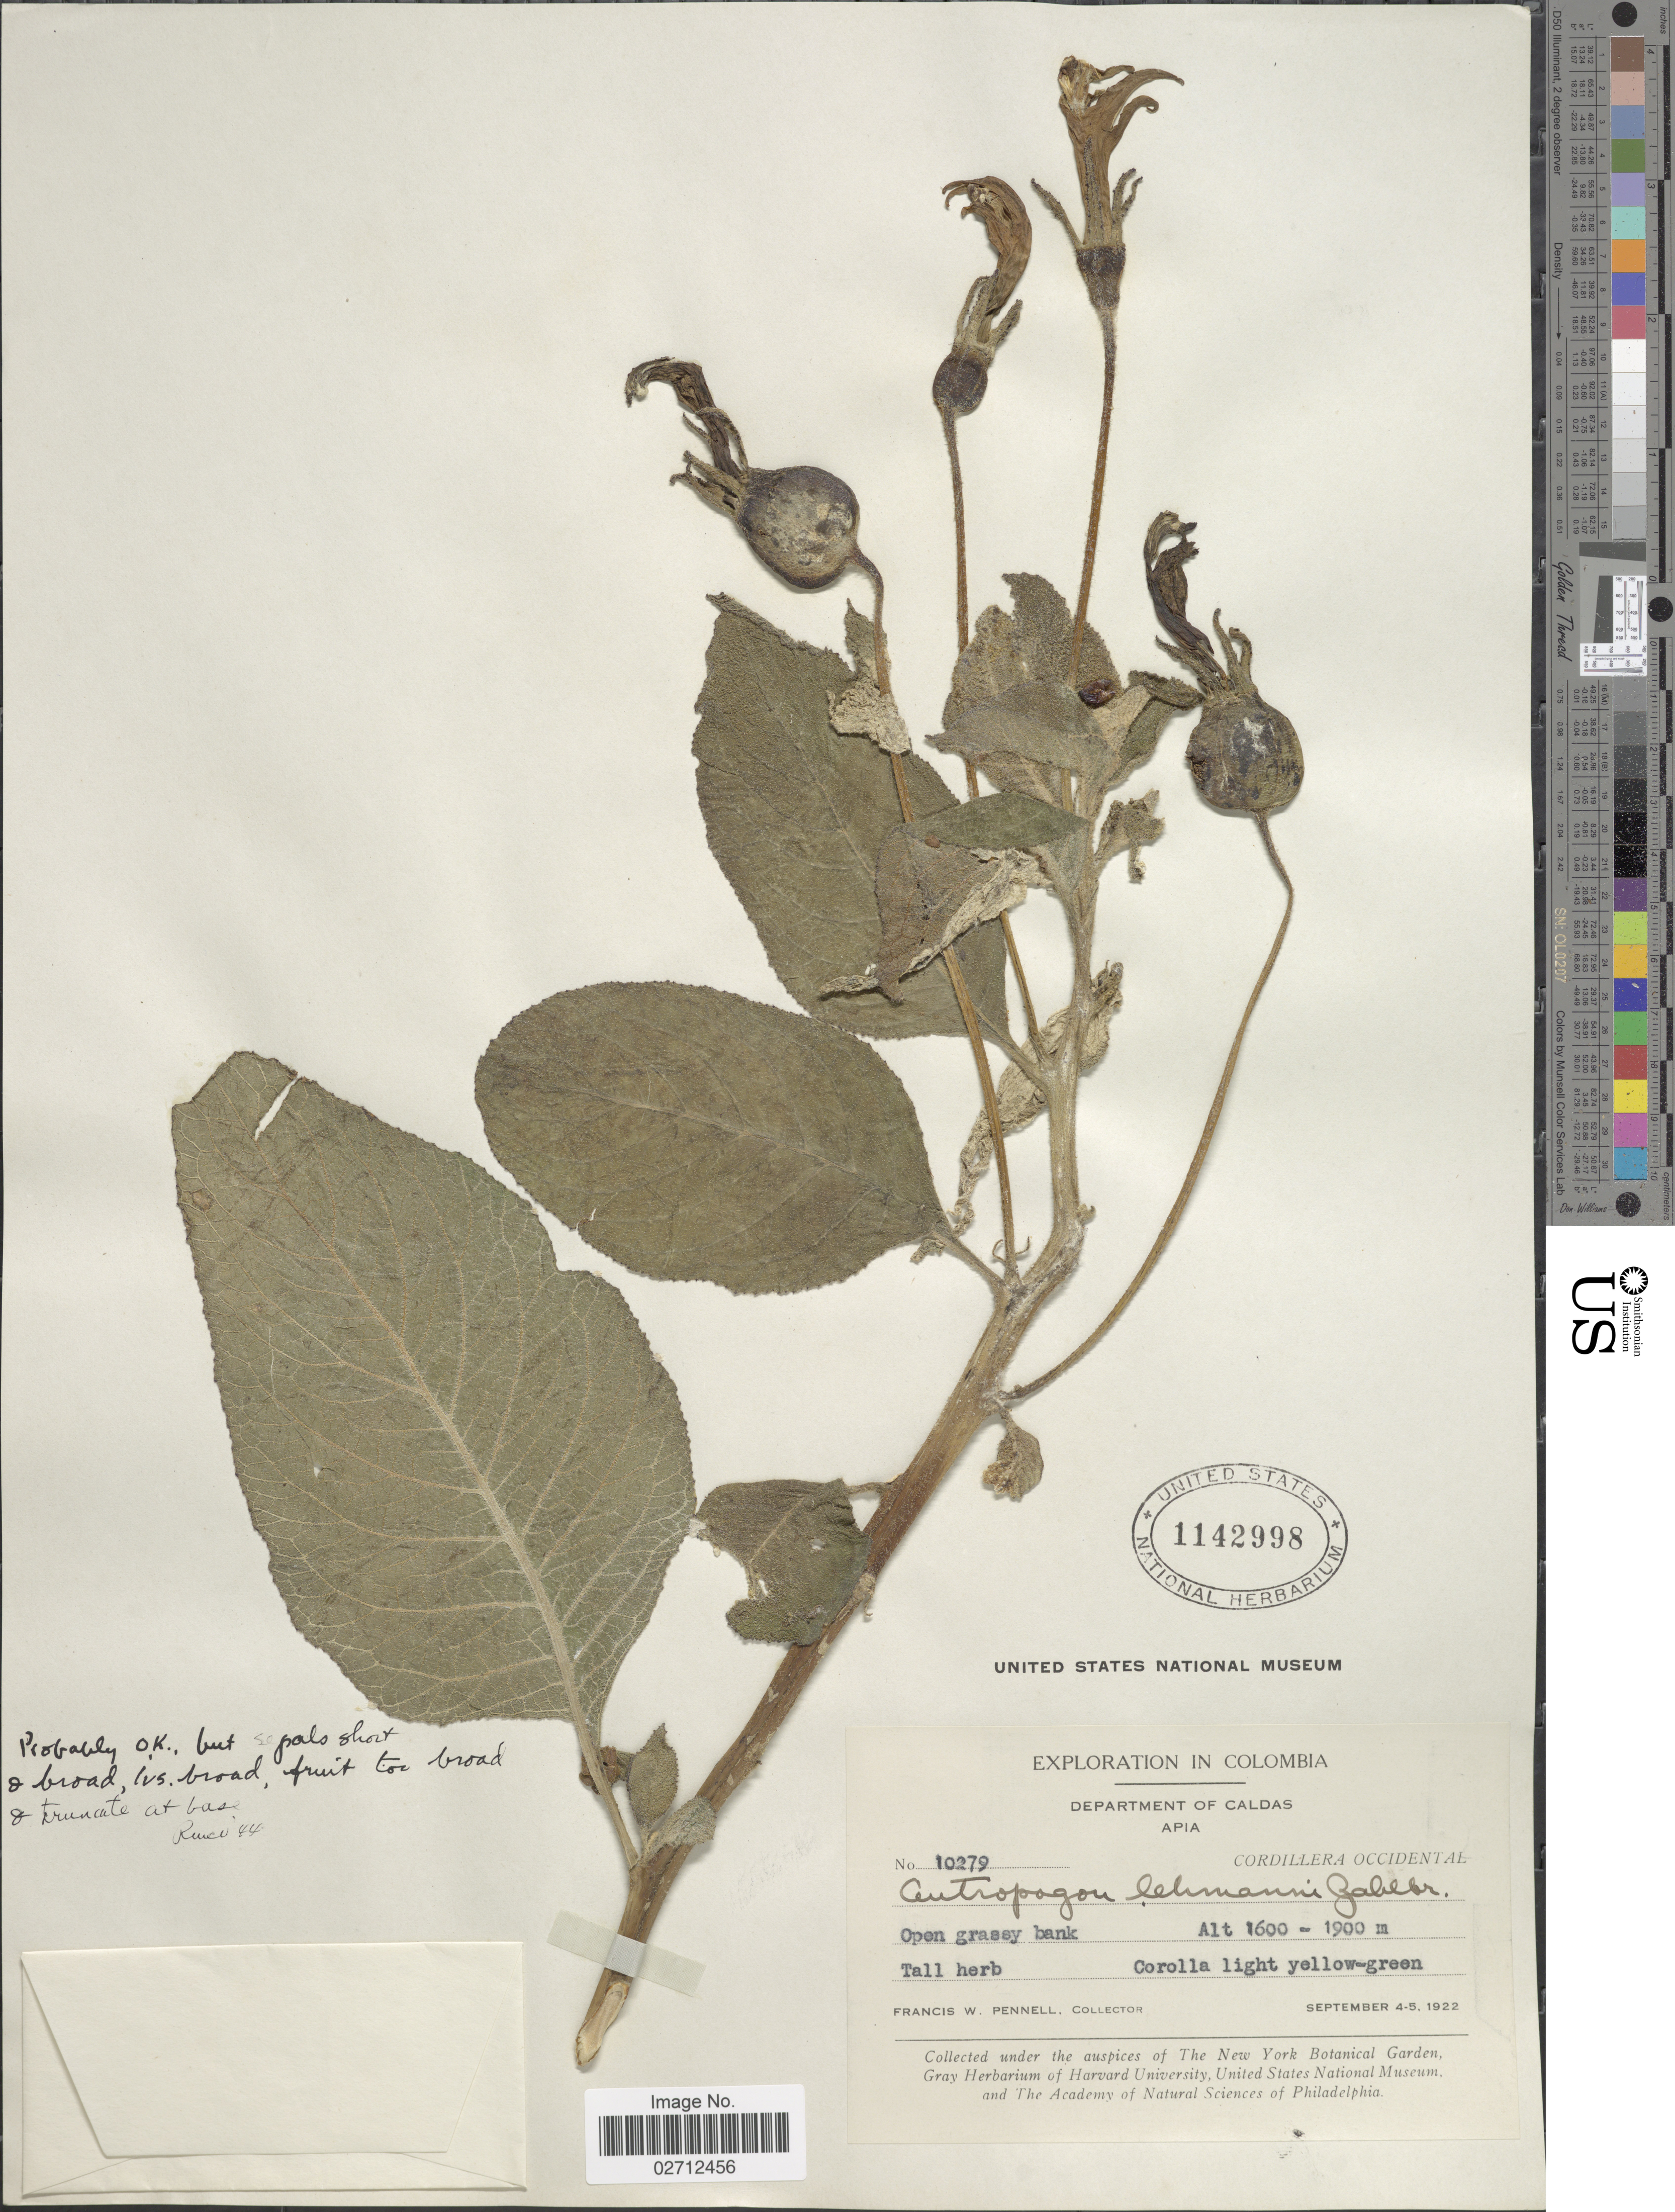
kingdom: Plantae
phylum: Tracheophyta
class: Magnoliopsida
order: Asterales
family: Campanulaceae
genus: Centropogon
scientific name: Centropogon lehmannii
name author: Zahlbr.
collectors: F. W. Pennell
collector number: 10279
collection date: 1922-09-04/1922-09-05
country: Colombia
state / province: Caldas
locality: Department of Caldas, Apia, Cordillera Occidental, Open grassy bank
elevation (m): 1600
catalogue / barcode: US 1142998